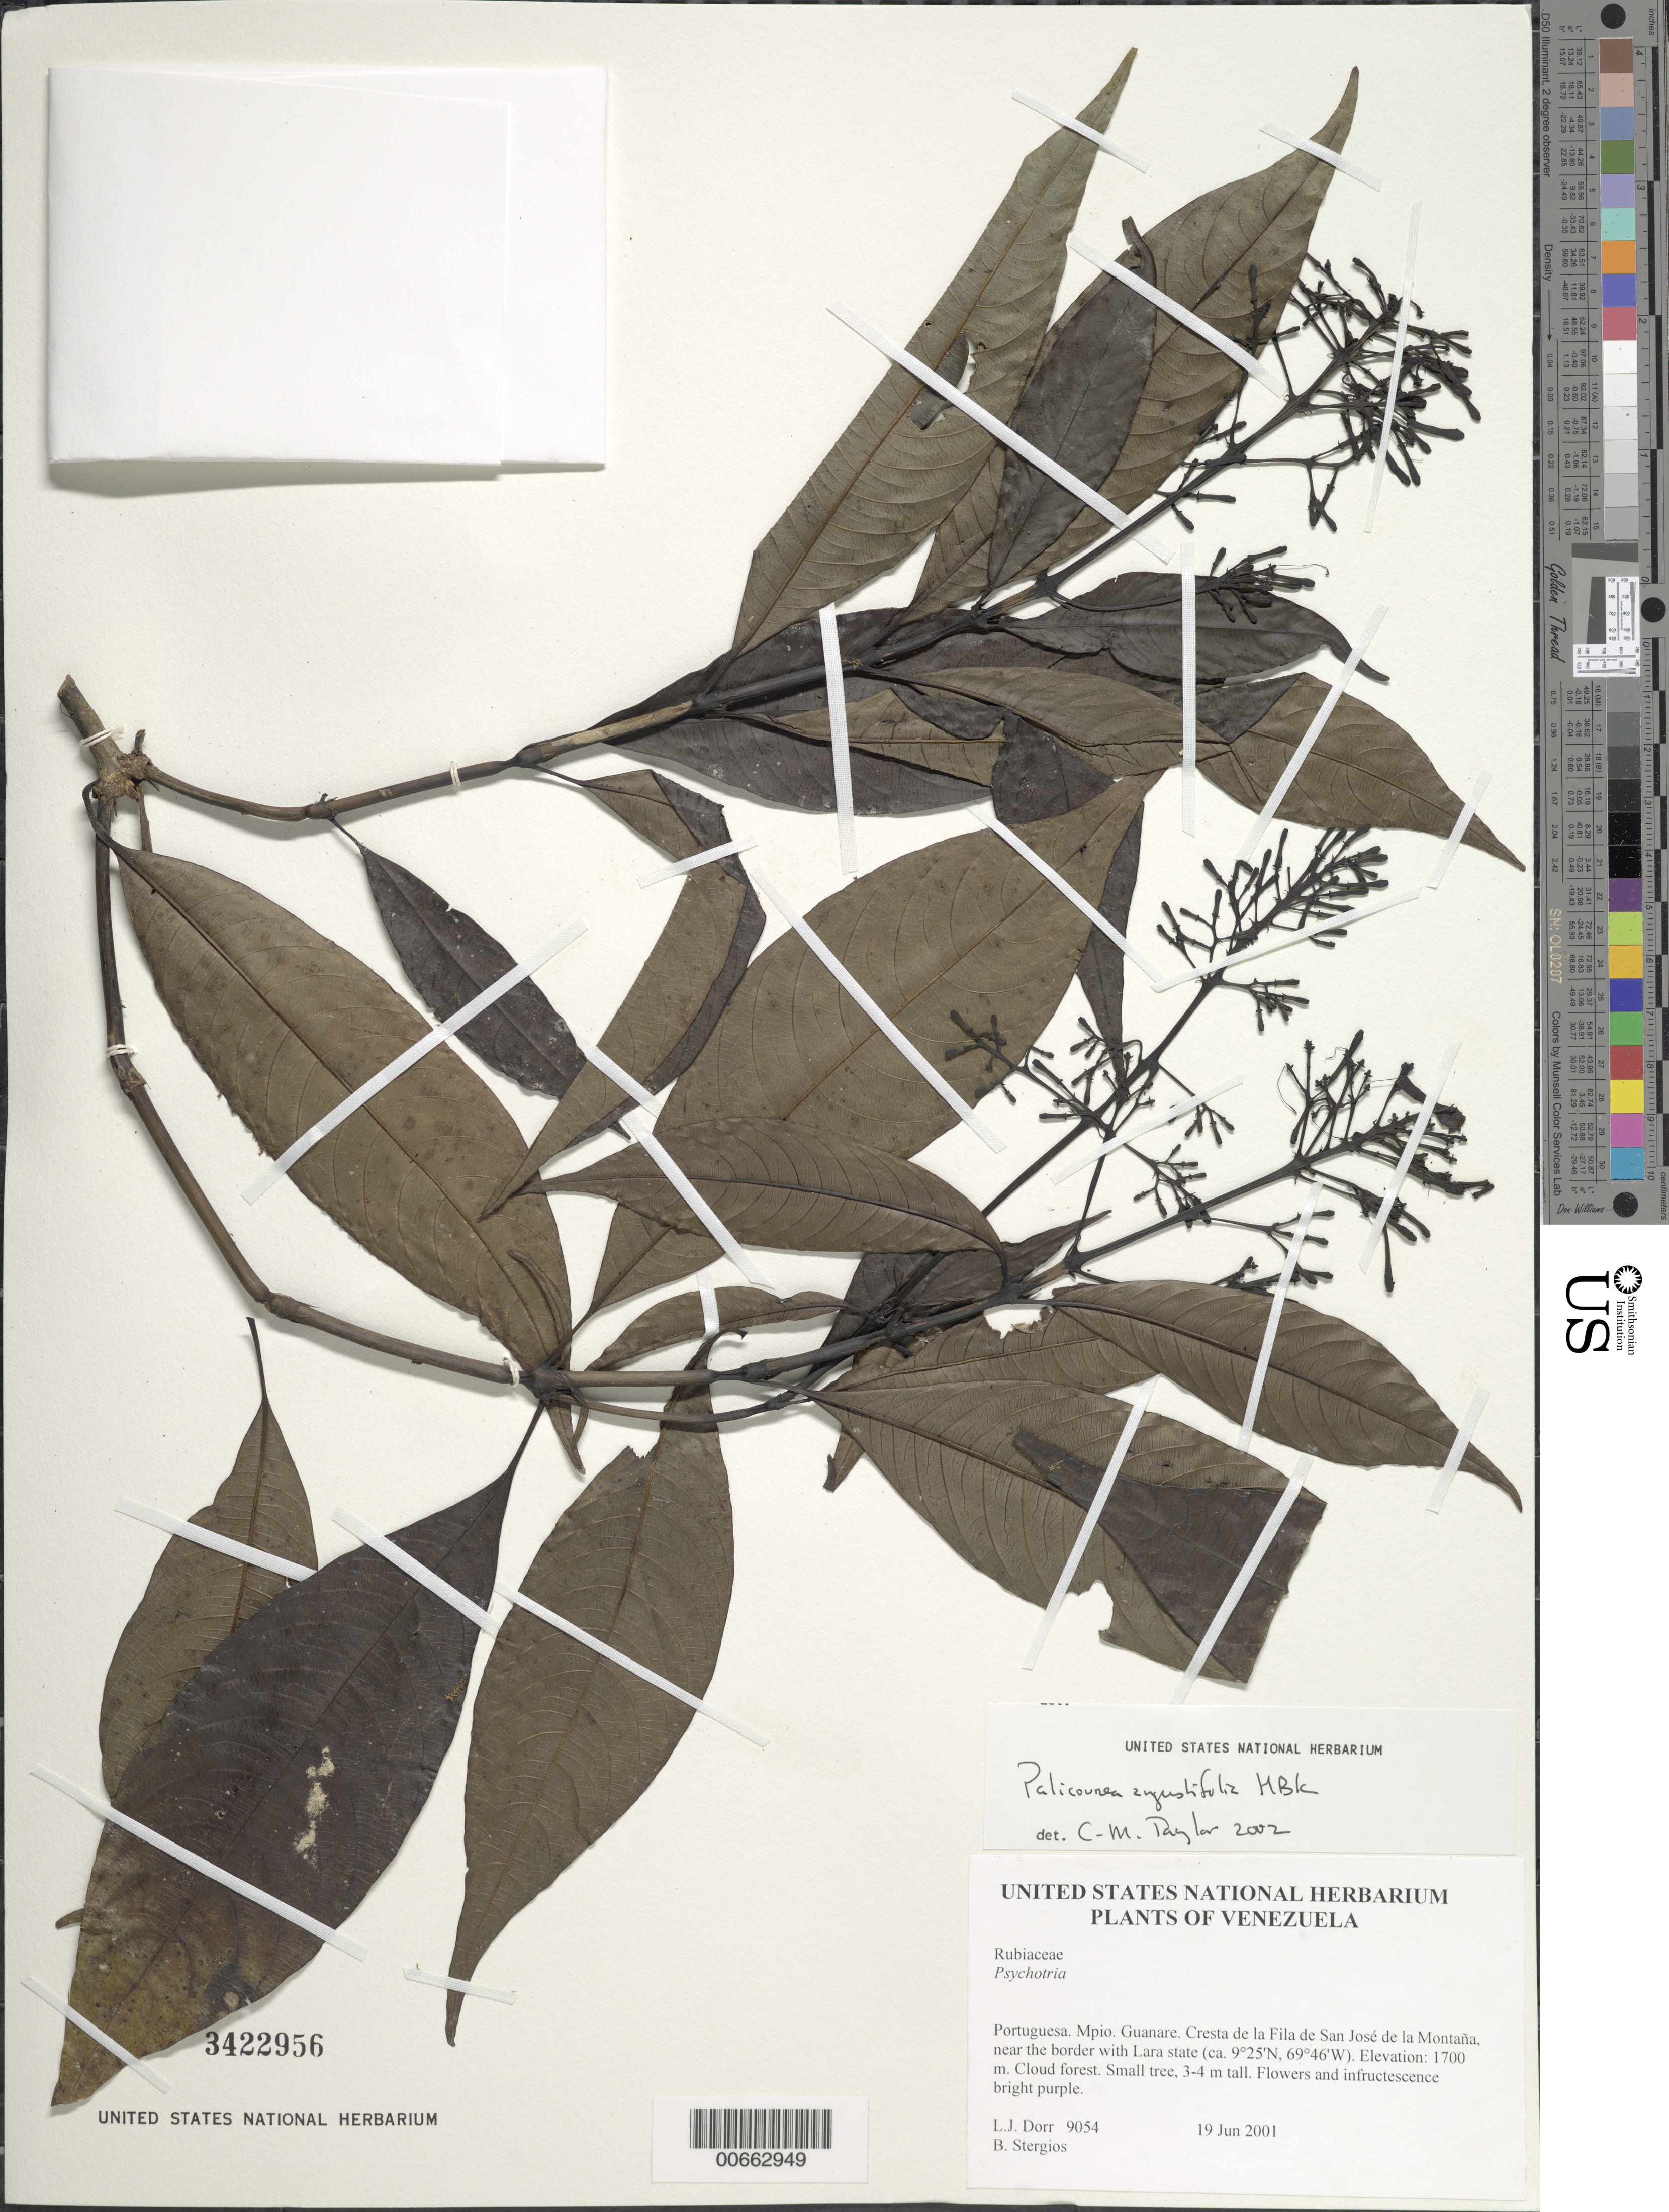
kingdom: Plantae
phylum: Tracheophyta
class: Magnoliopsida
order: Gentianales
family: Rubiaceae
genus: Palicourea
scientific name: Palicourea angustifolia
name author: Kunth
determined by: Taylor, Charlotte M.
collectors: L. J. Dorr & B. G. Stergios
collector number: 9054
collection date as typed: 19 Jun 2001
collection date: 2001-06-19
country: Venezuela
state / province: Portuguesa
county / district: Guanare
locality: Cresta de la Fila de San José de la Montaña, near the border with Lara state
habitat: Cloud forest.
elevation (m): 1700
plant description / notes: AAU, CTES, MO, PORT, US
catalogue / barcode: US 3422956